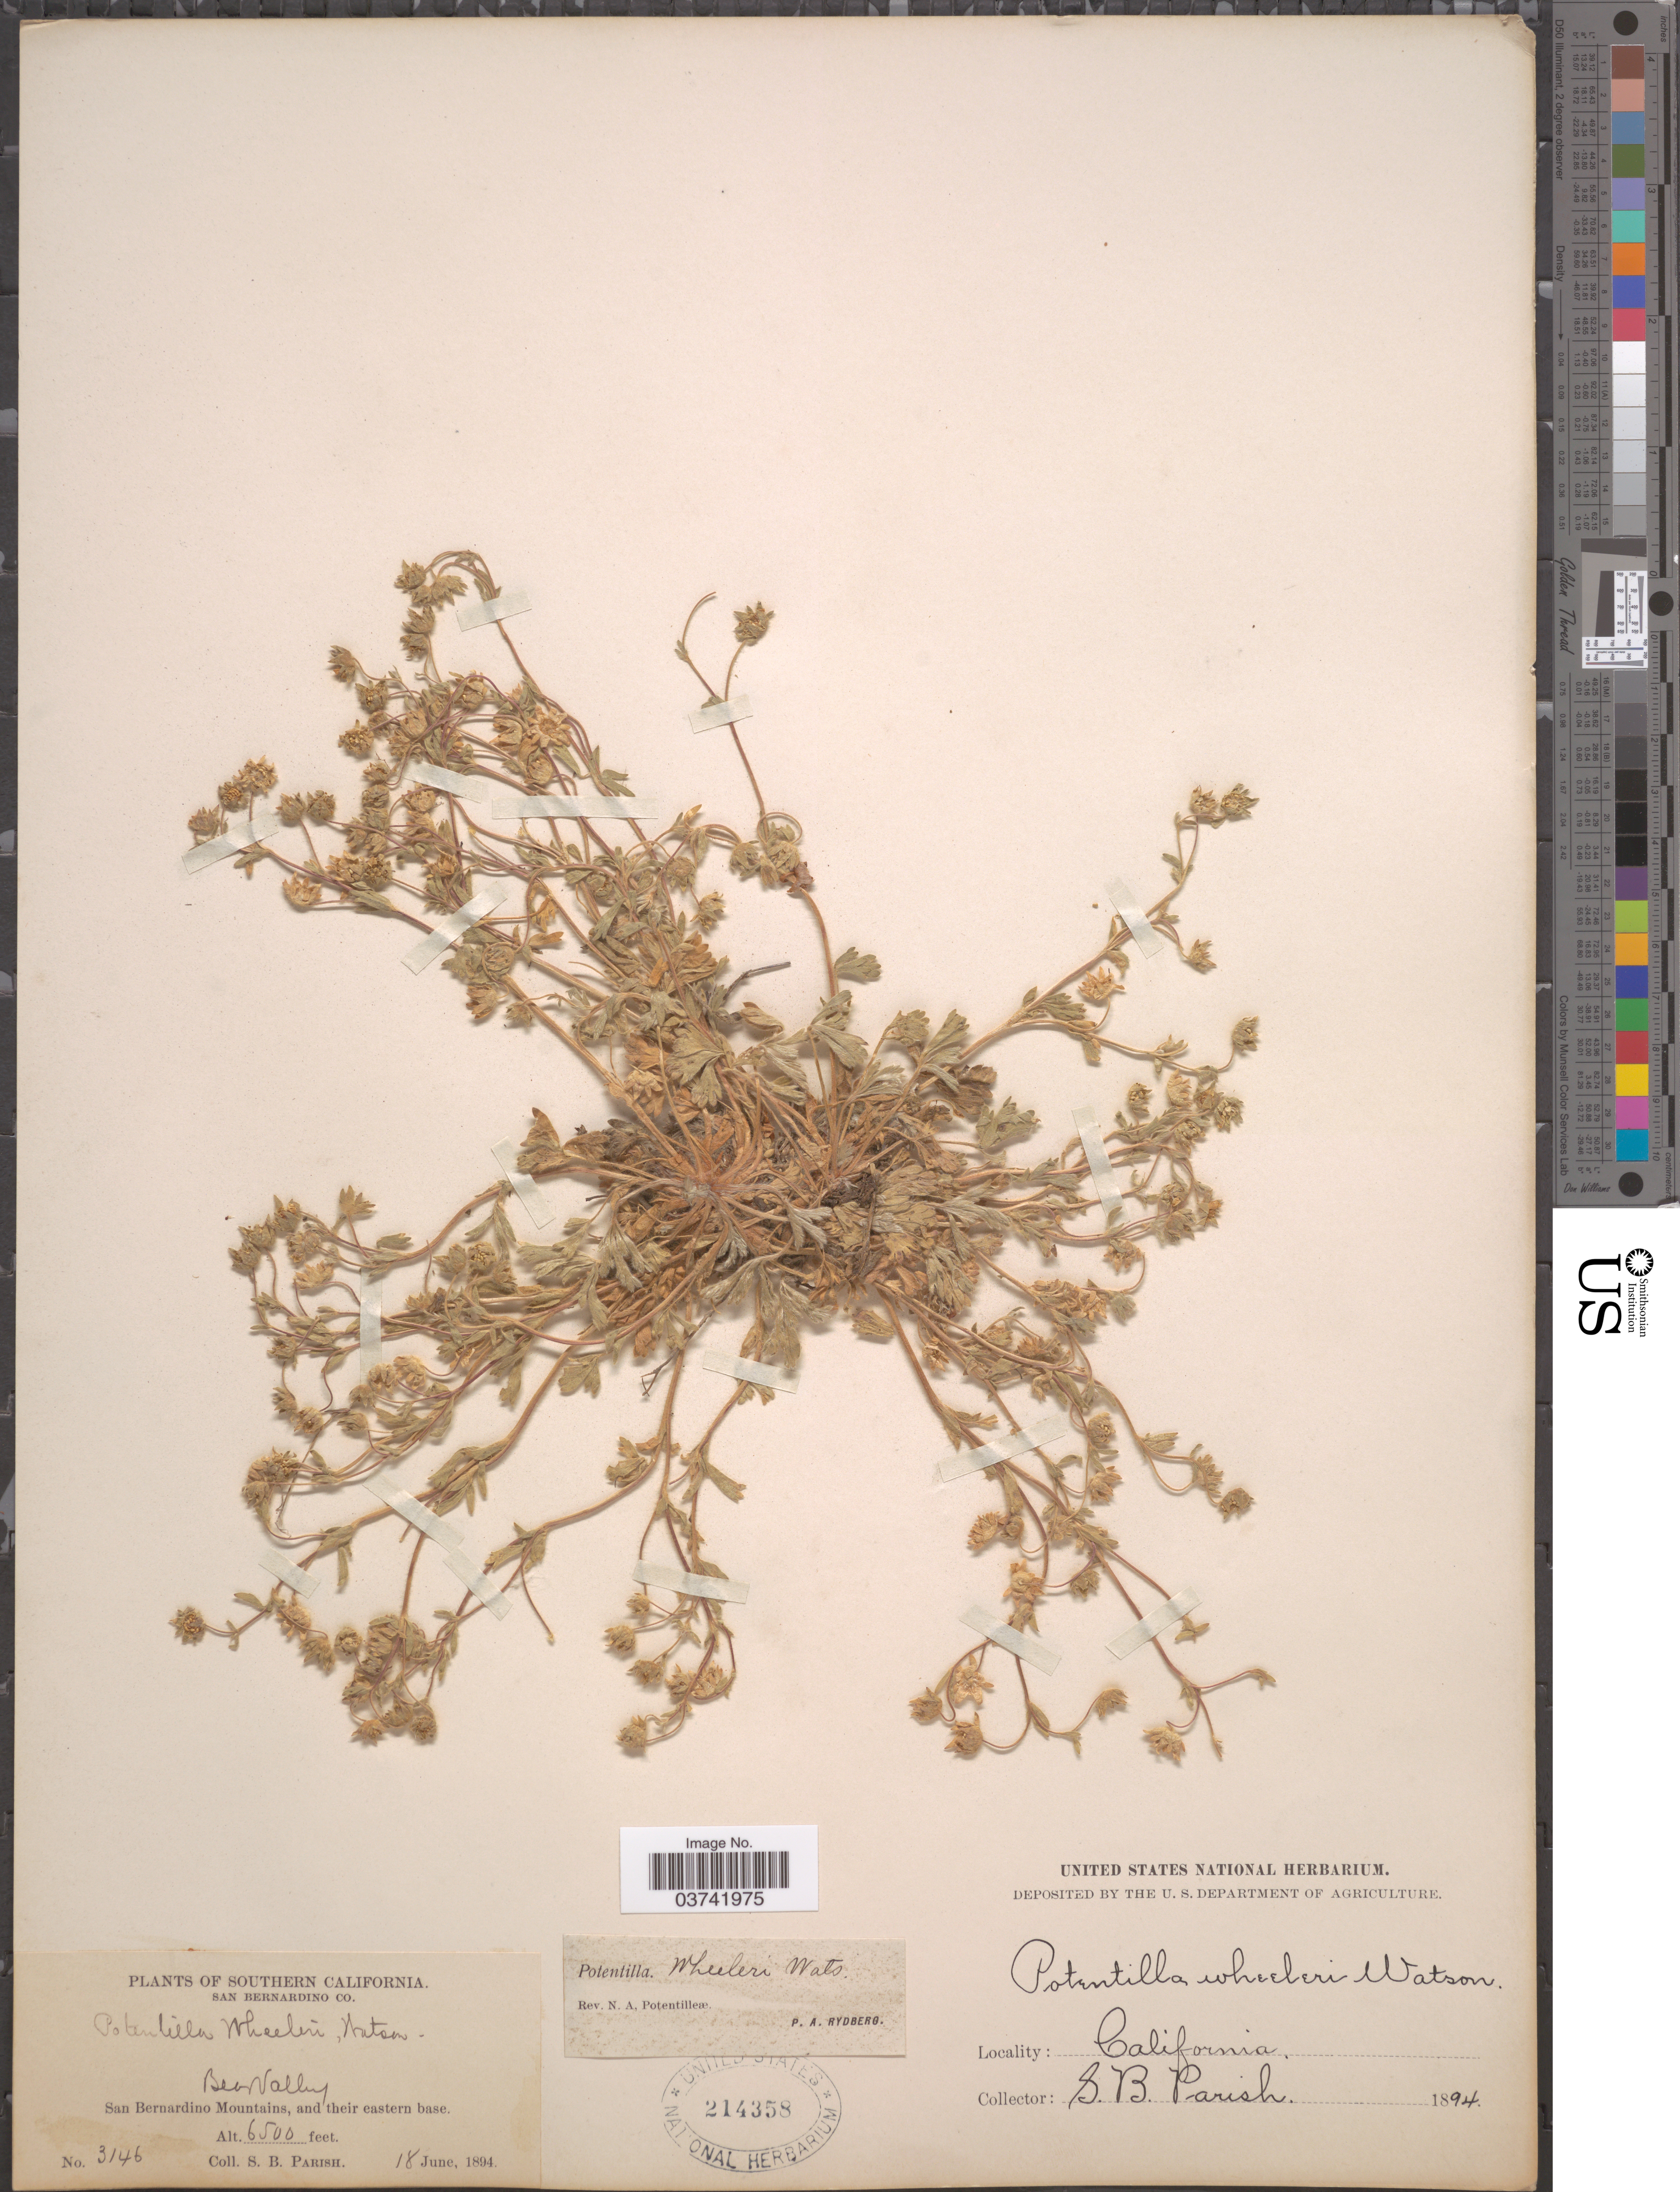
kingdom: Plantae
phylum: Tracheophyta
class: Magnoliopsida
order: Rosales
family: Rosaceae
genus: Potentilla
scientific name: Potentilla wheeleri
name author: S. Watson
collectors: S. B. Parish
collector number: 3146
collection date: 1894-06-18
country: United States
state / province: California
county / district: San Bernardino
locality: Southern California. San Bernardino Co. Bear Valley. San Bernardino Mountains, and their eastern base.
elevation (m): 1981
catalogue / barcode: US 214358